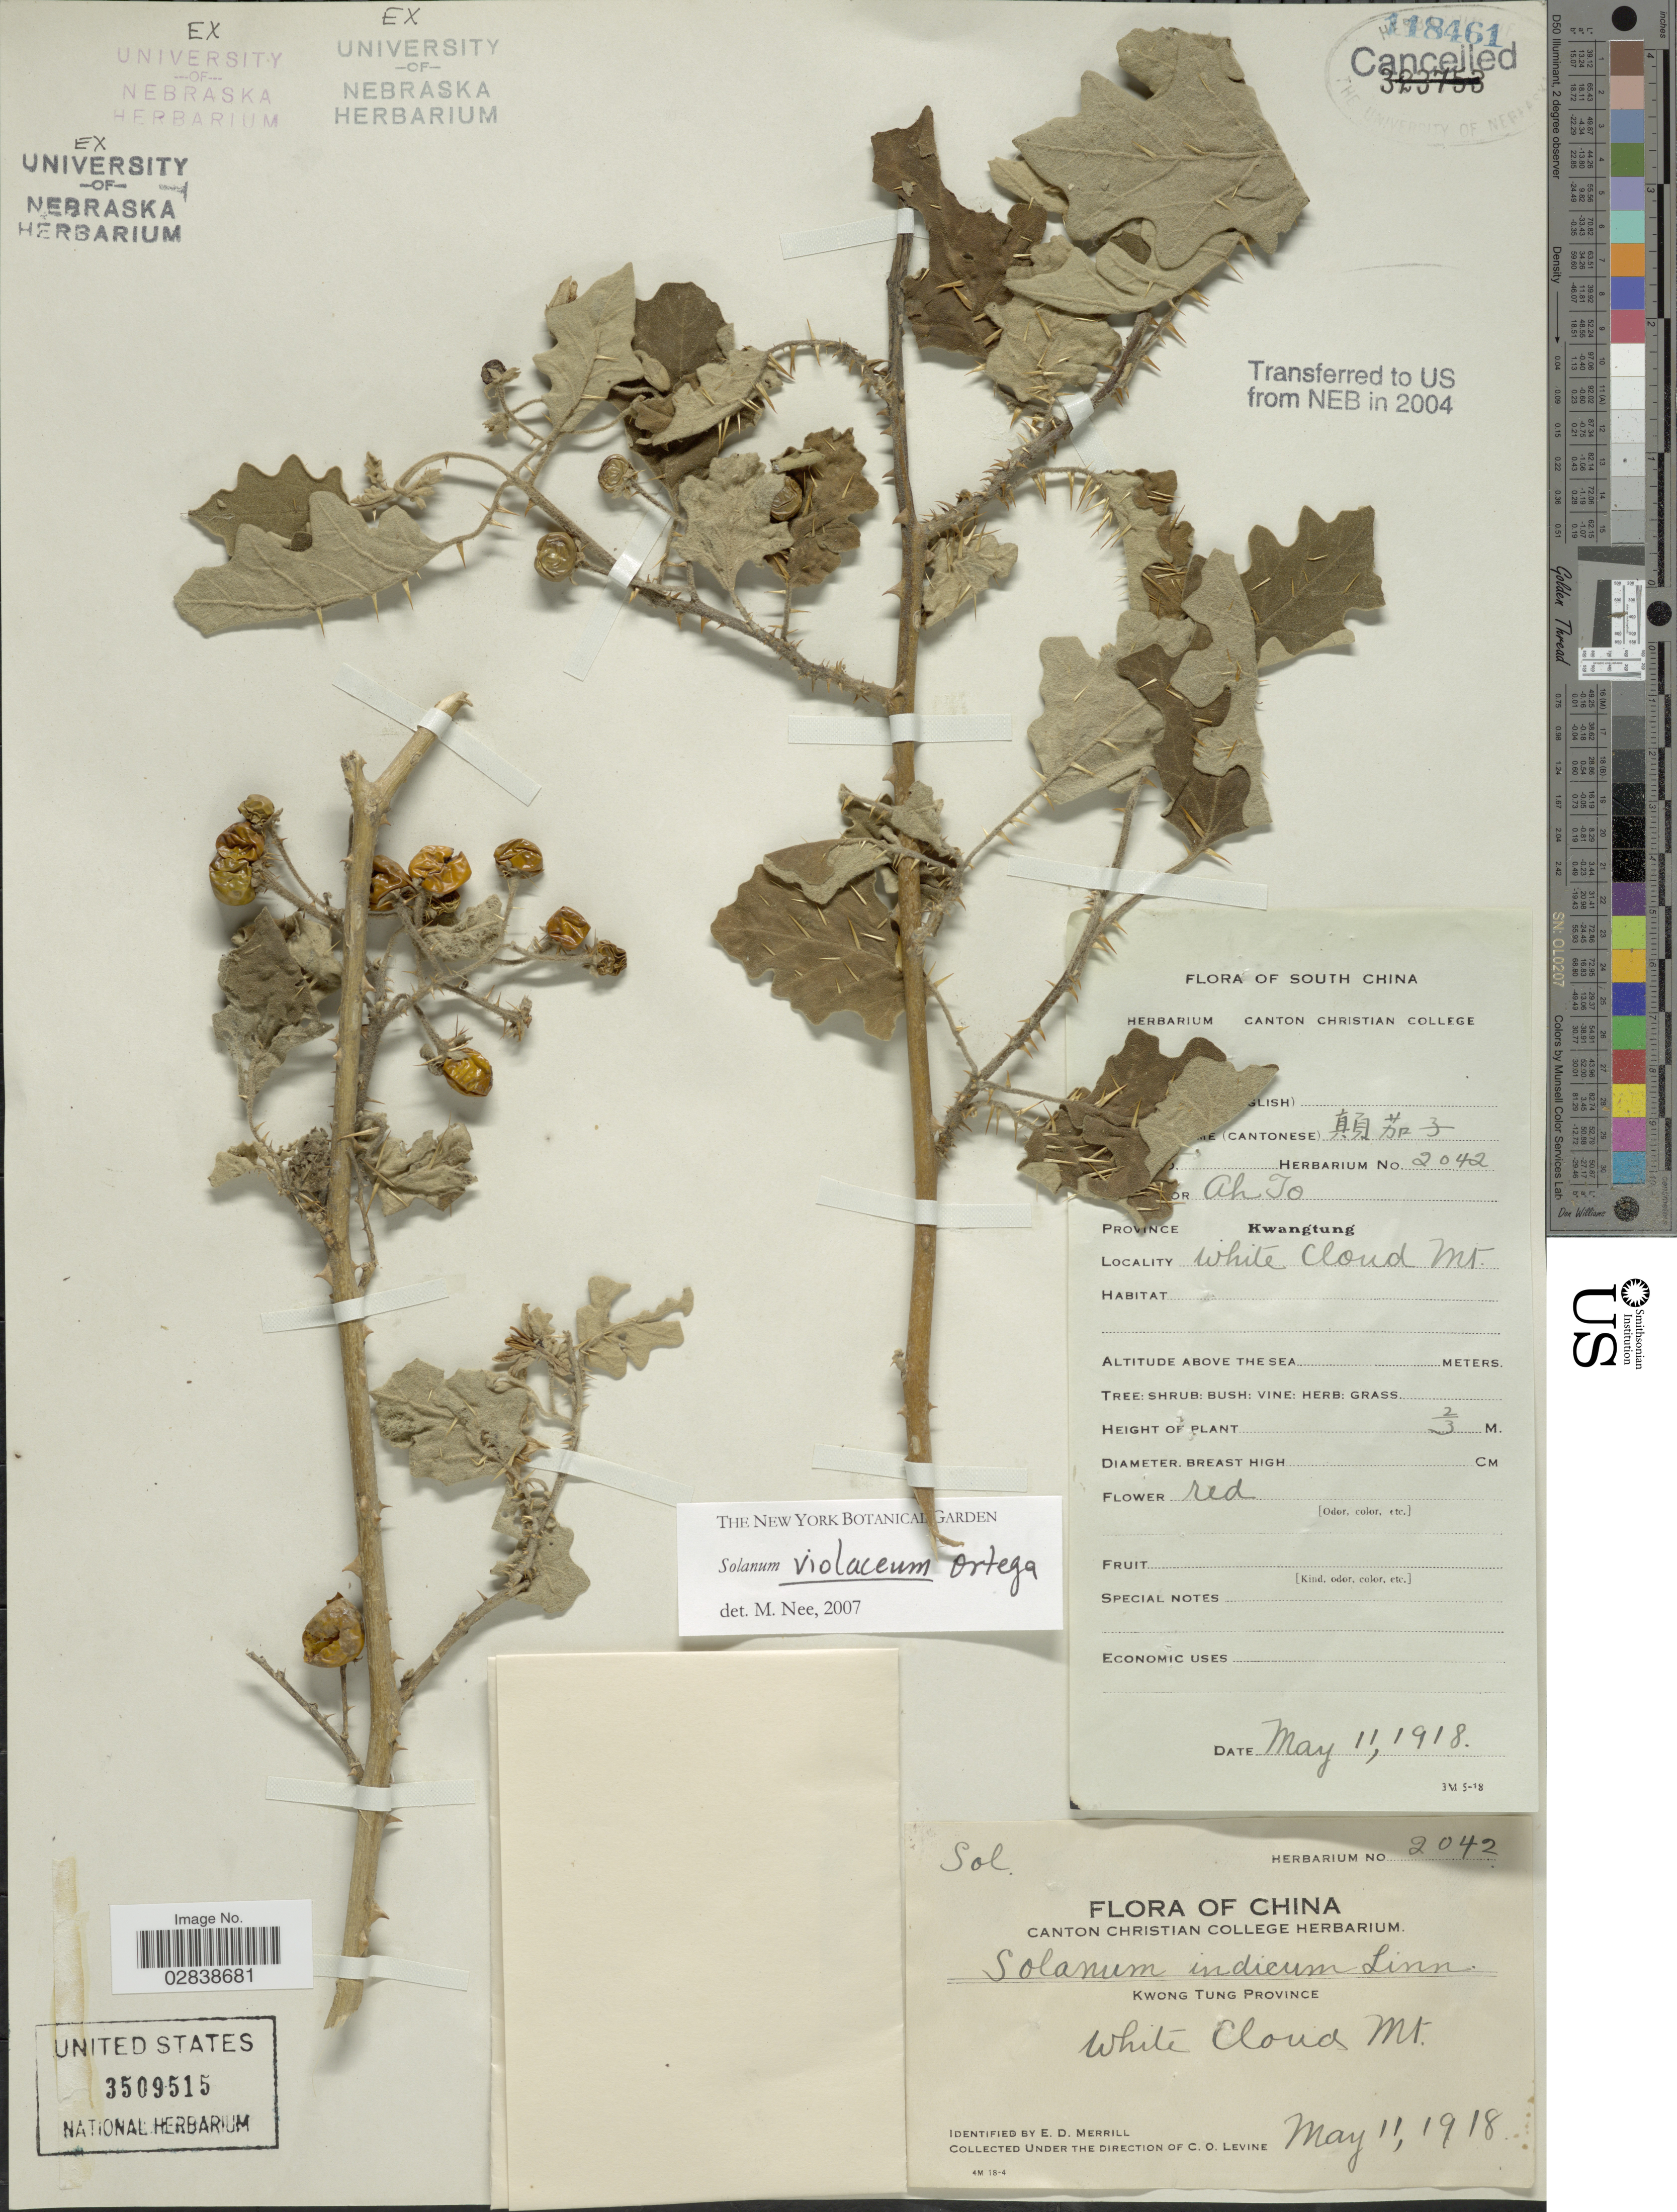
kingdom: Plantae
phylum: Tracheophyta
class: Magnoliopsida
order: Solanales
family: Solanaceae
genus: Solanum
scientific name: Solanum violaceum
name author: Ortega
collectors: C. O. Levine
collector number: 2042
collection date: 1918-05-11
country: China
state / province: Guangdong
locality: Kwong Tung Province. White Cloud Mt. South China.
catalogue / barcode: US 3509515